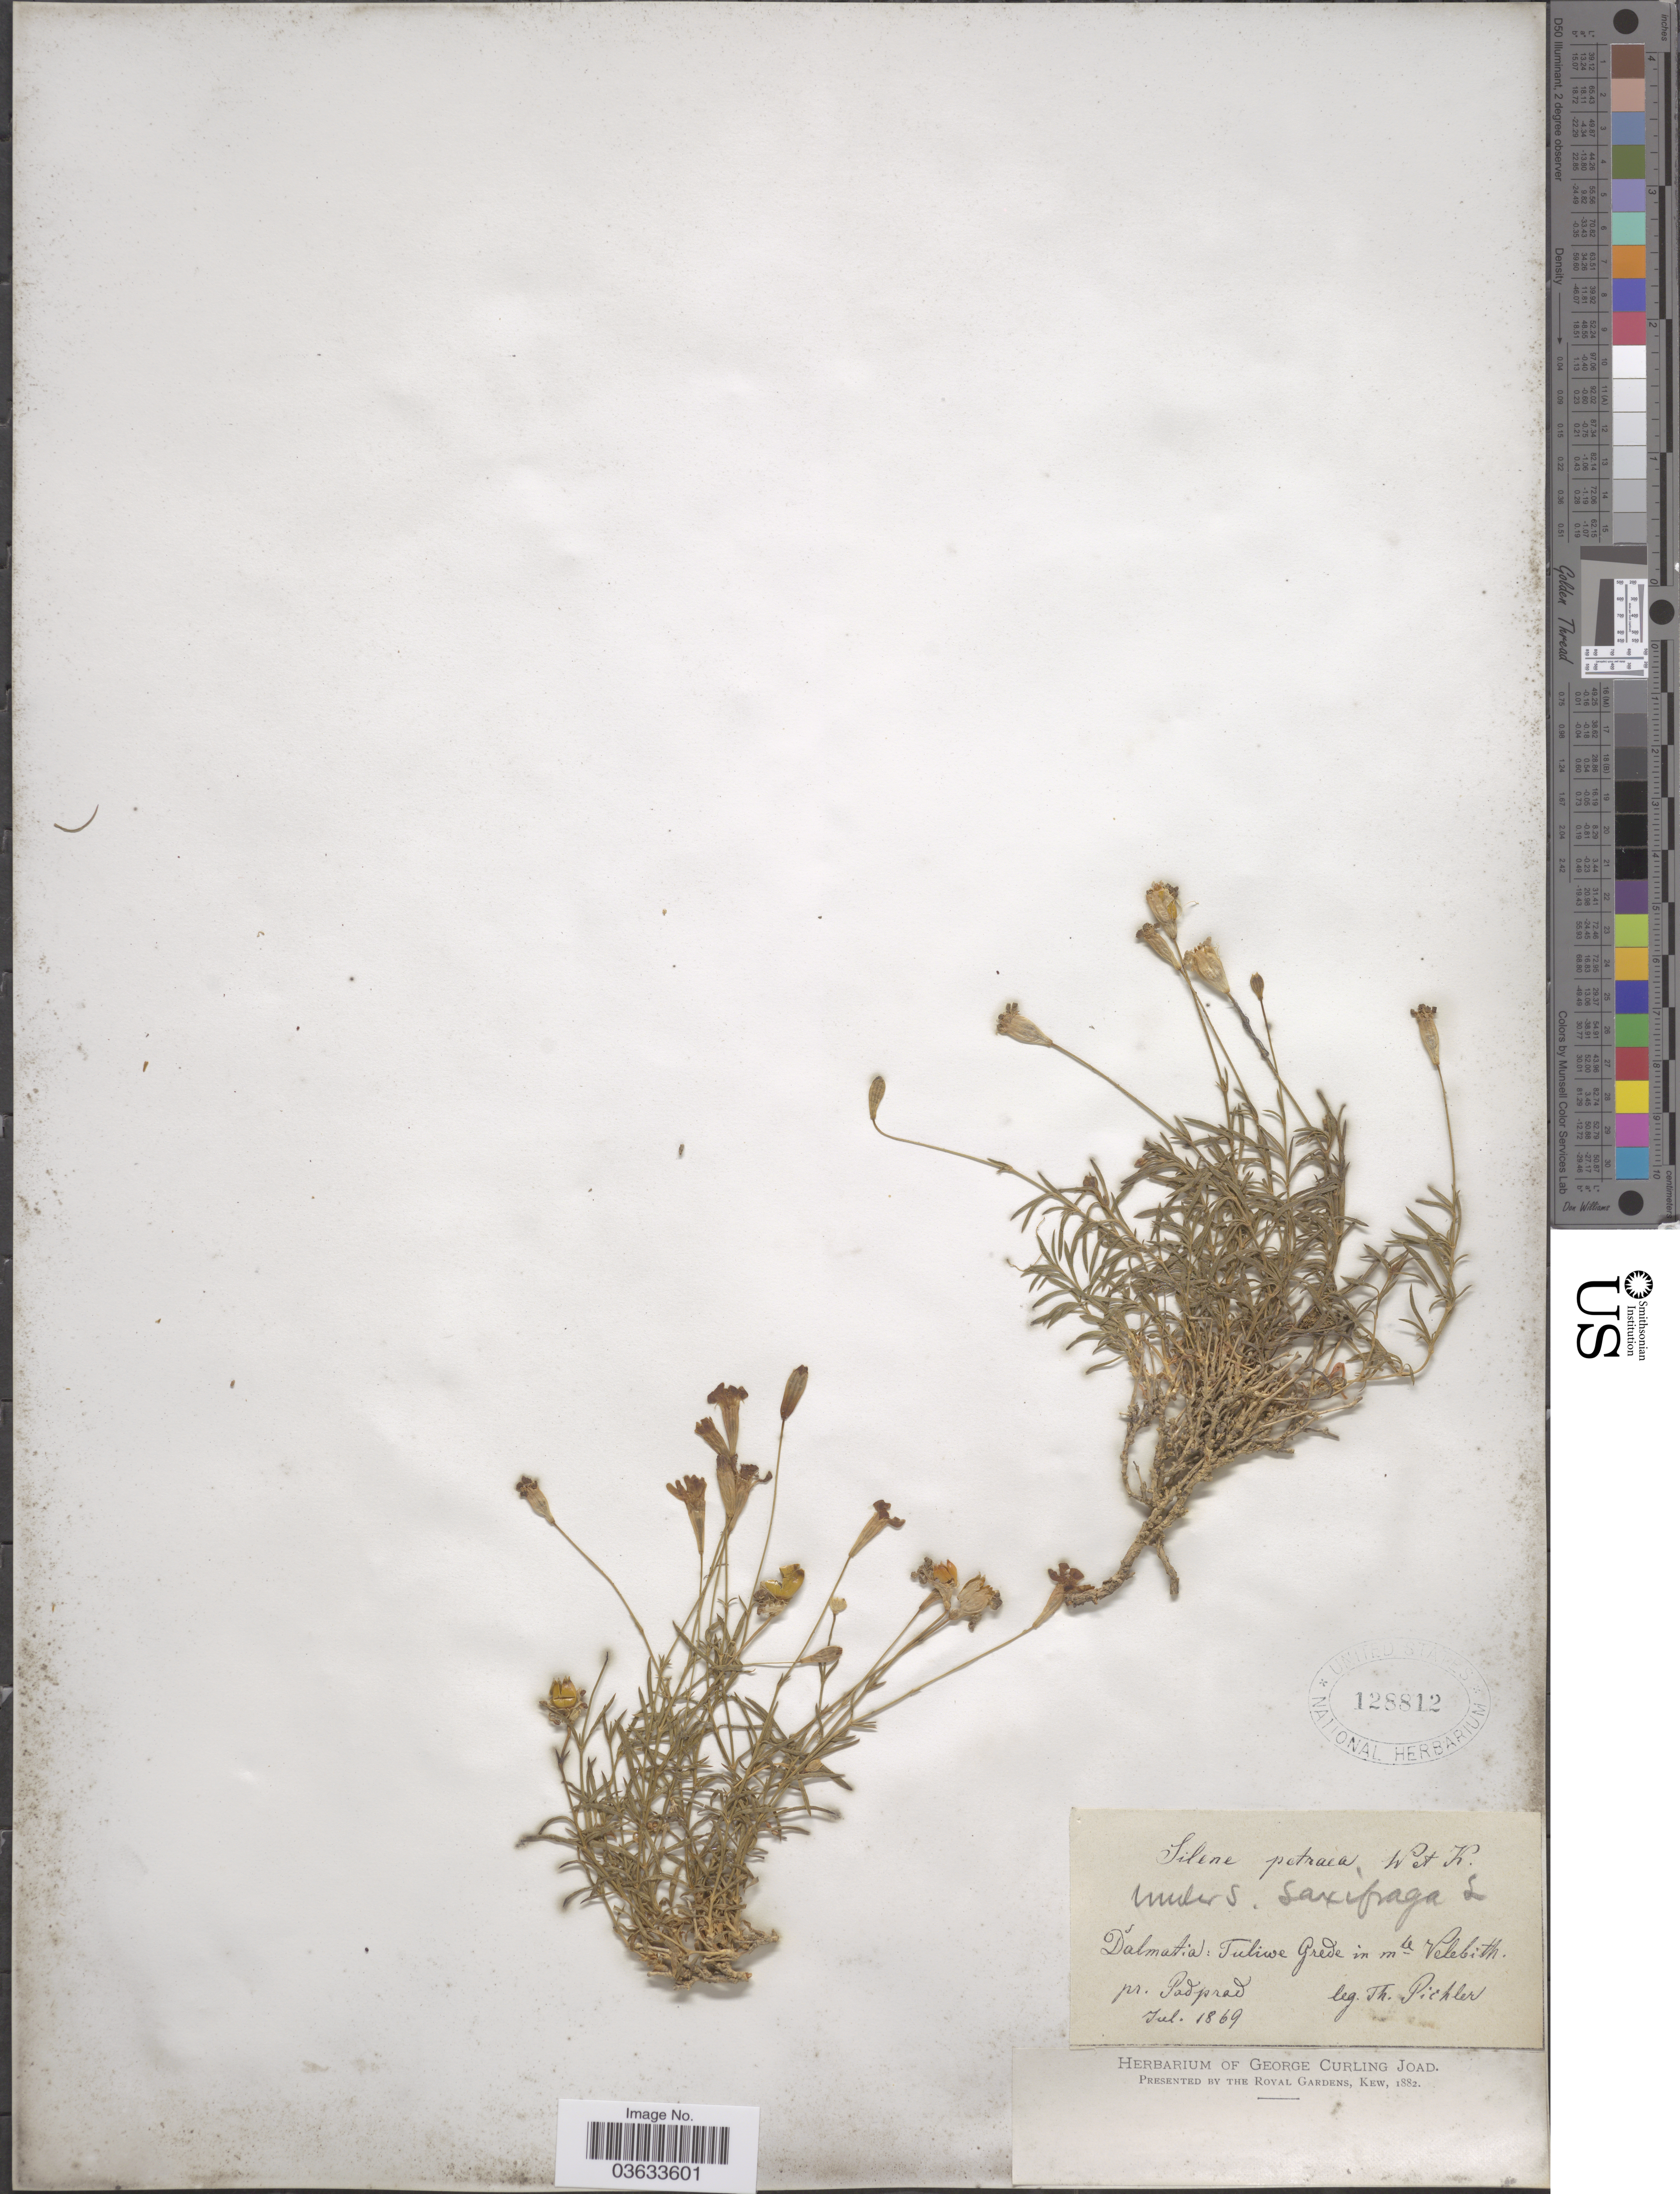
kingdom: Plantae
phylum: Tracheophyta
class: Magnoliopsida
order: Caryophyllales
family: Caryophyllaceae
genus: Silene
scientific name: Silene saxifraga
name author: L.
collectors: T. Pichler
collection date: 1869-07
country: Croatia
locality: Dalmatia: Tuliwe Grede in mte Velebith. pr. Padprad.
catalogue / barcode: US 128812